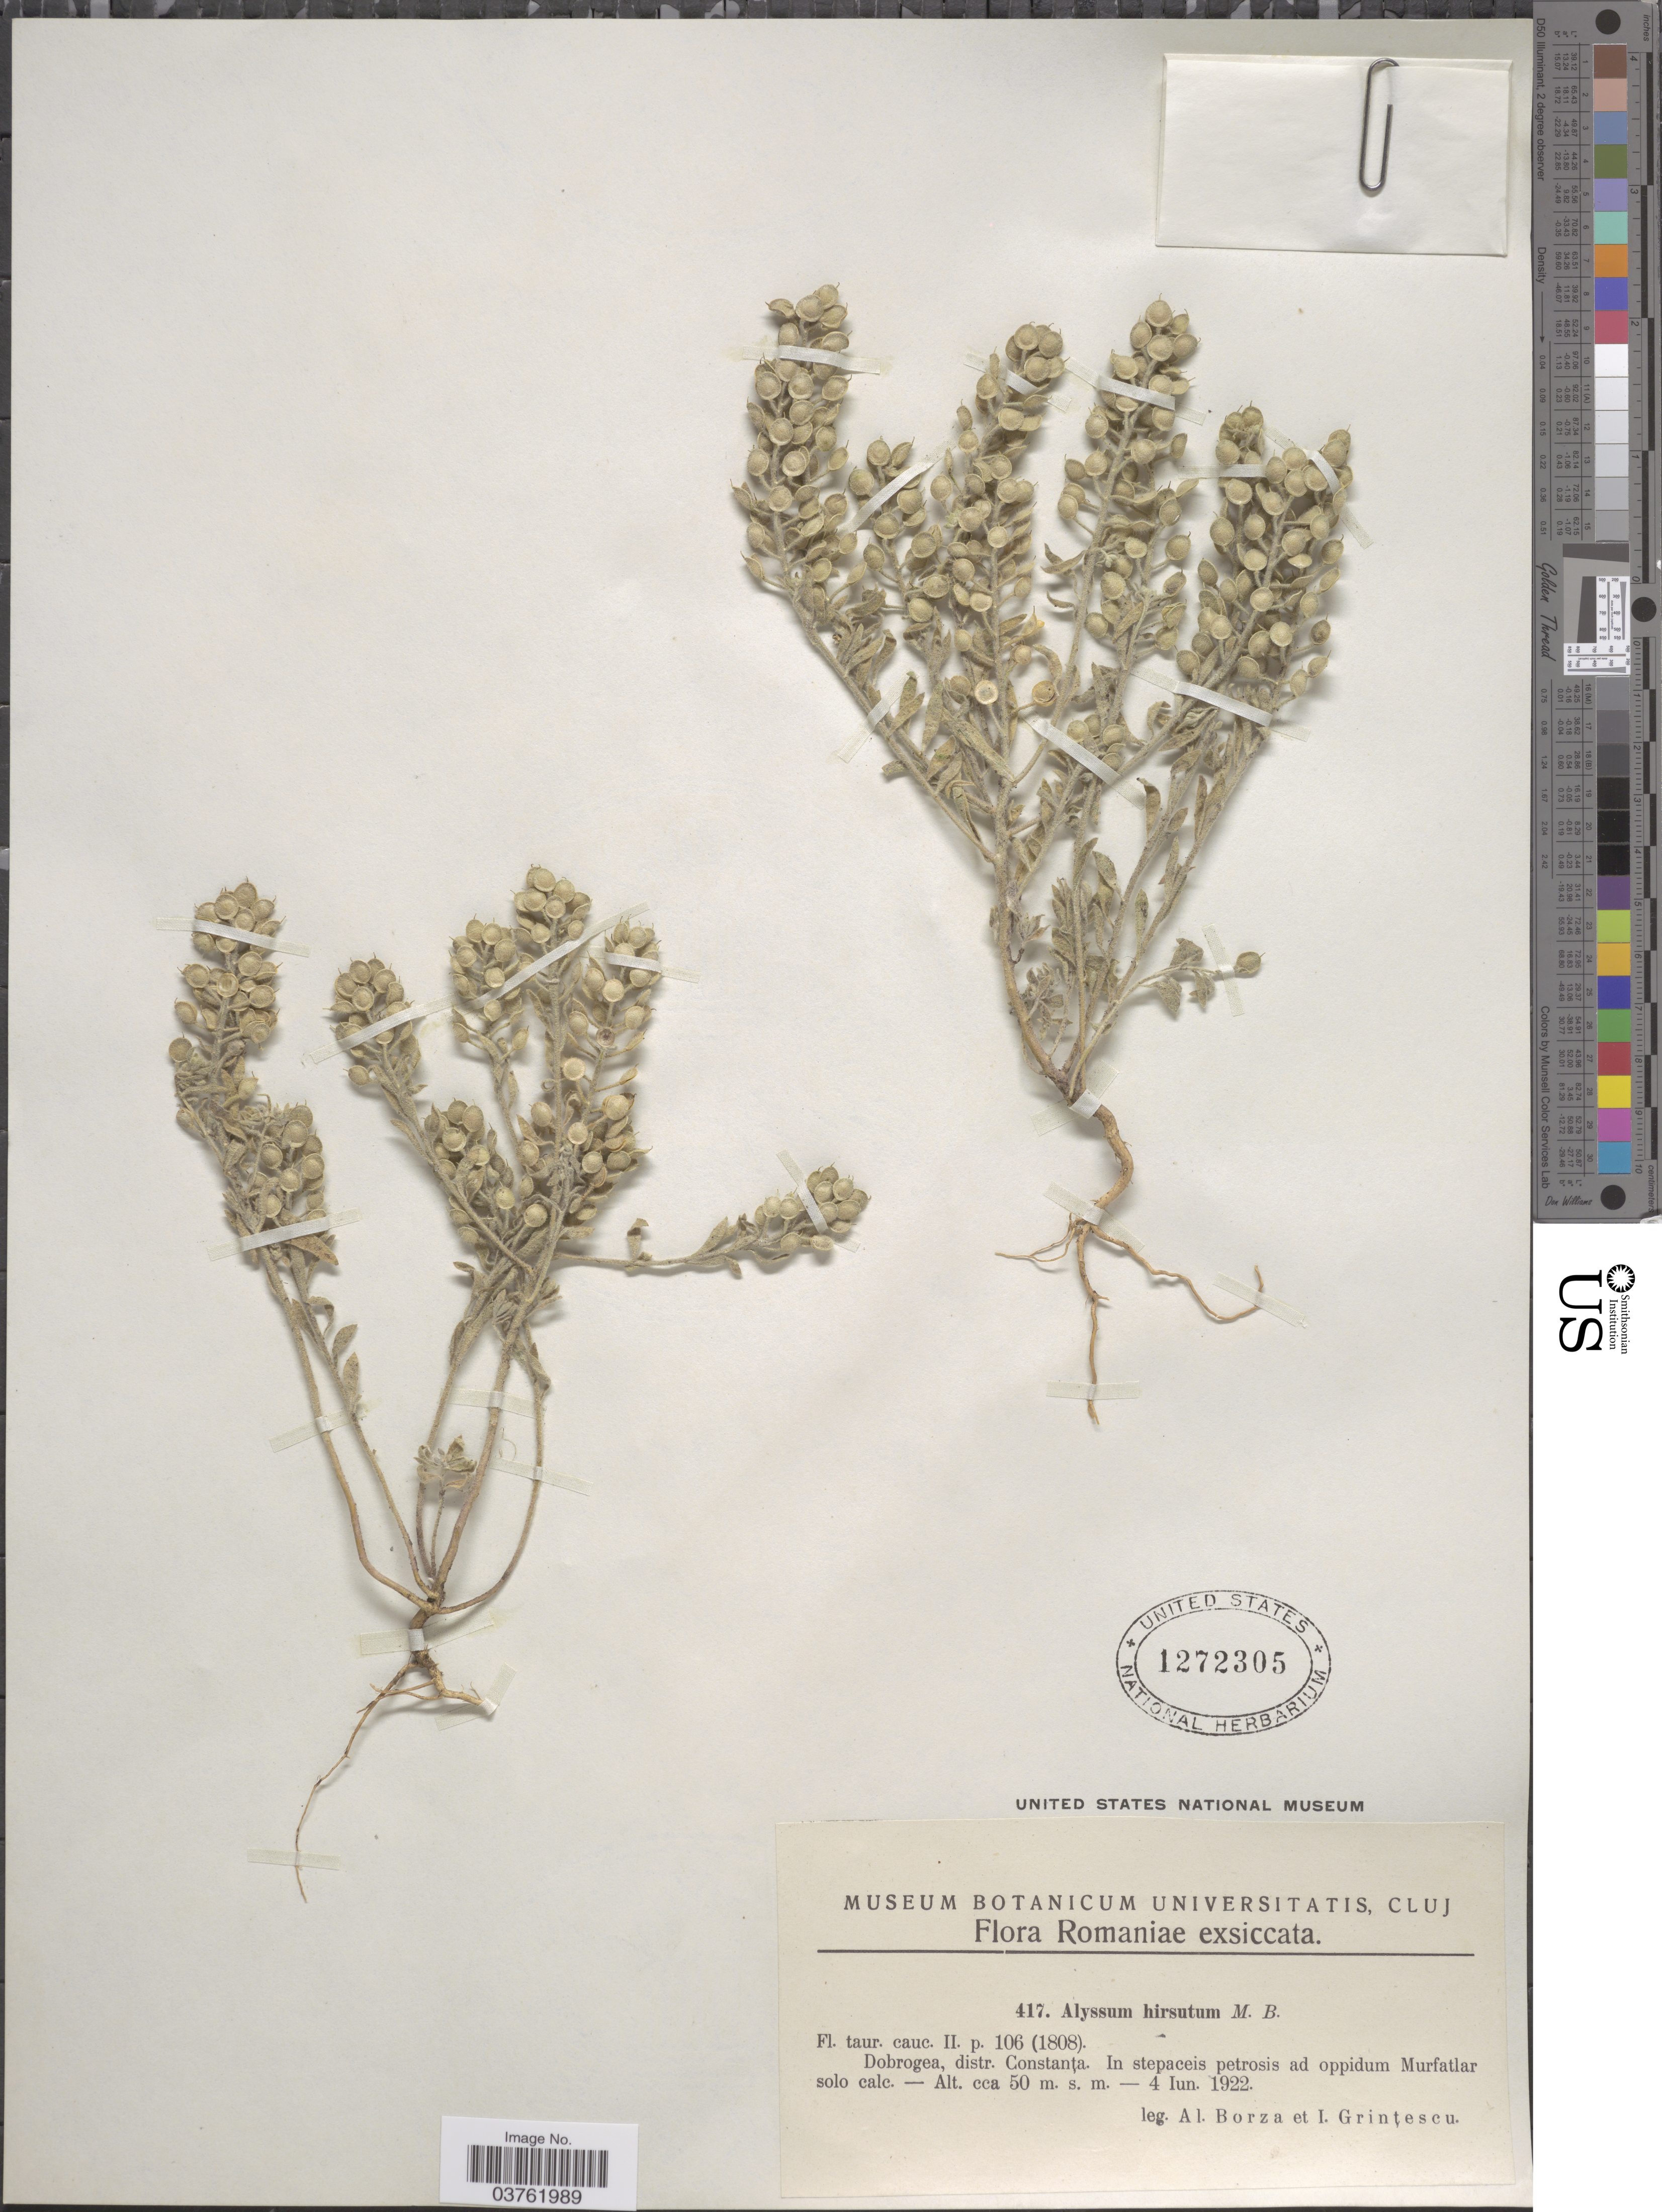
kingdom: Plantae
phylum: Tracheophyta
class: Magnoliopsida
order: Brassicales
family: Brassicaceae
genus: Alyssum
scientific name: Alyssum hirsutum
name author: M. Bieb.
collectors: A. Borza & I. Grintescu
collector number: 417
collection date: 1922-06-04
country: Romania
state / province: Constanta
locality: Dobrogea, distr. Constanţa. In stepaceis petrosis ad oppidum Murfatlar solo calc.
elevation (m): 50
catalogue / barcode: US 1272305